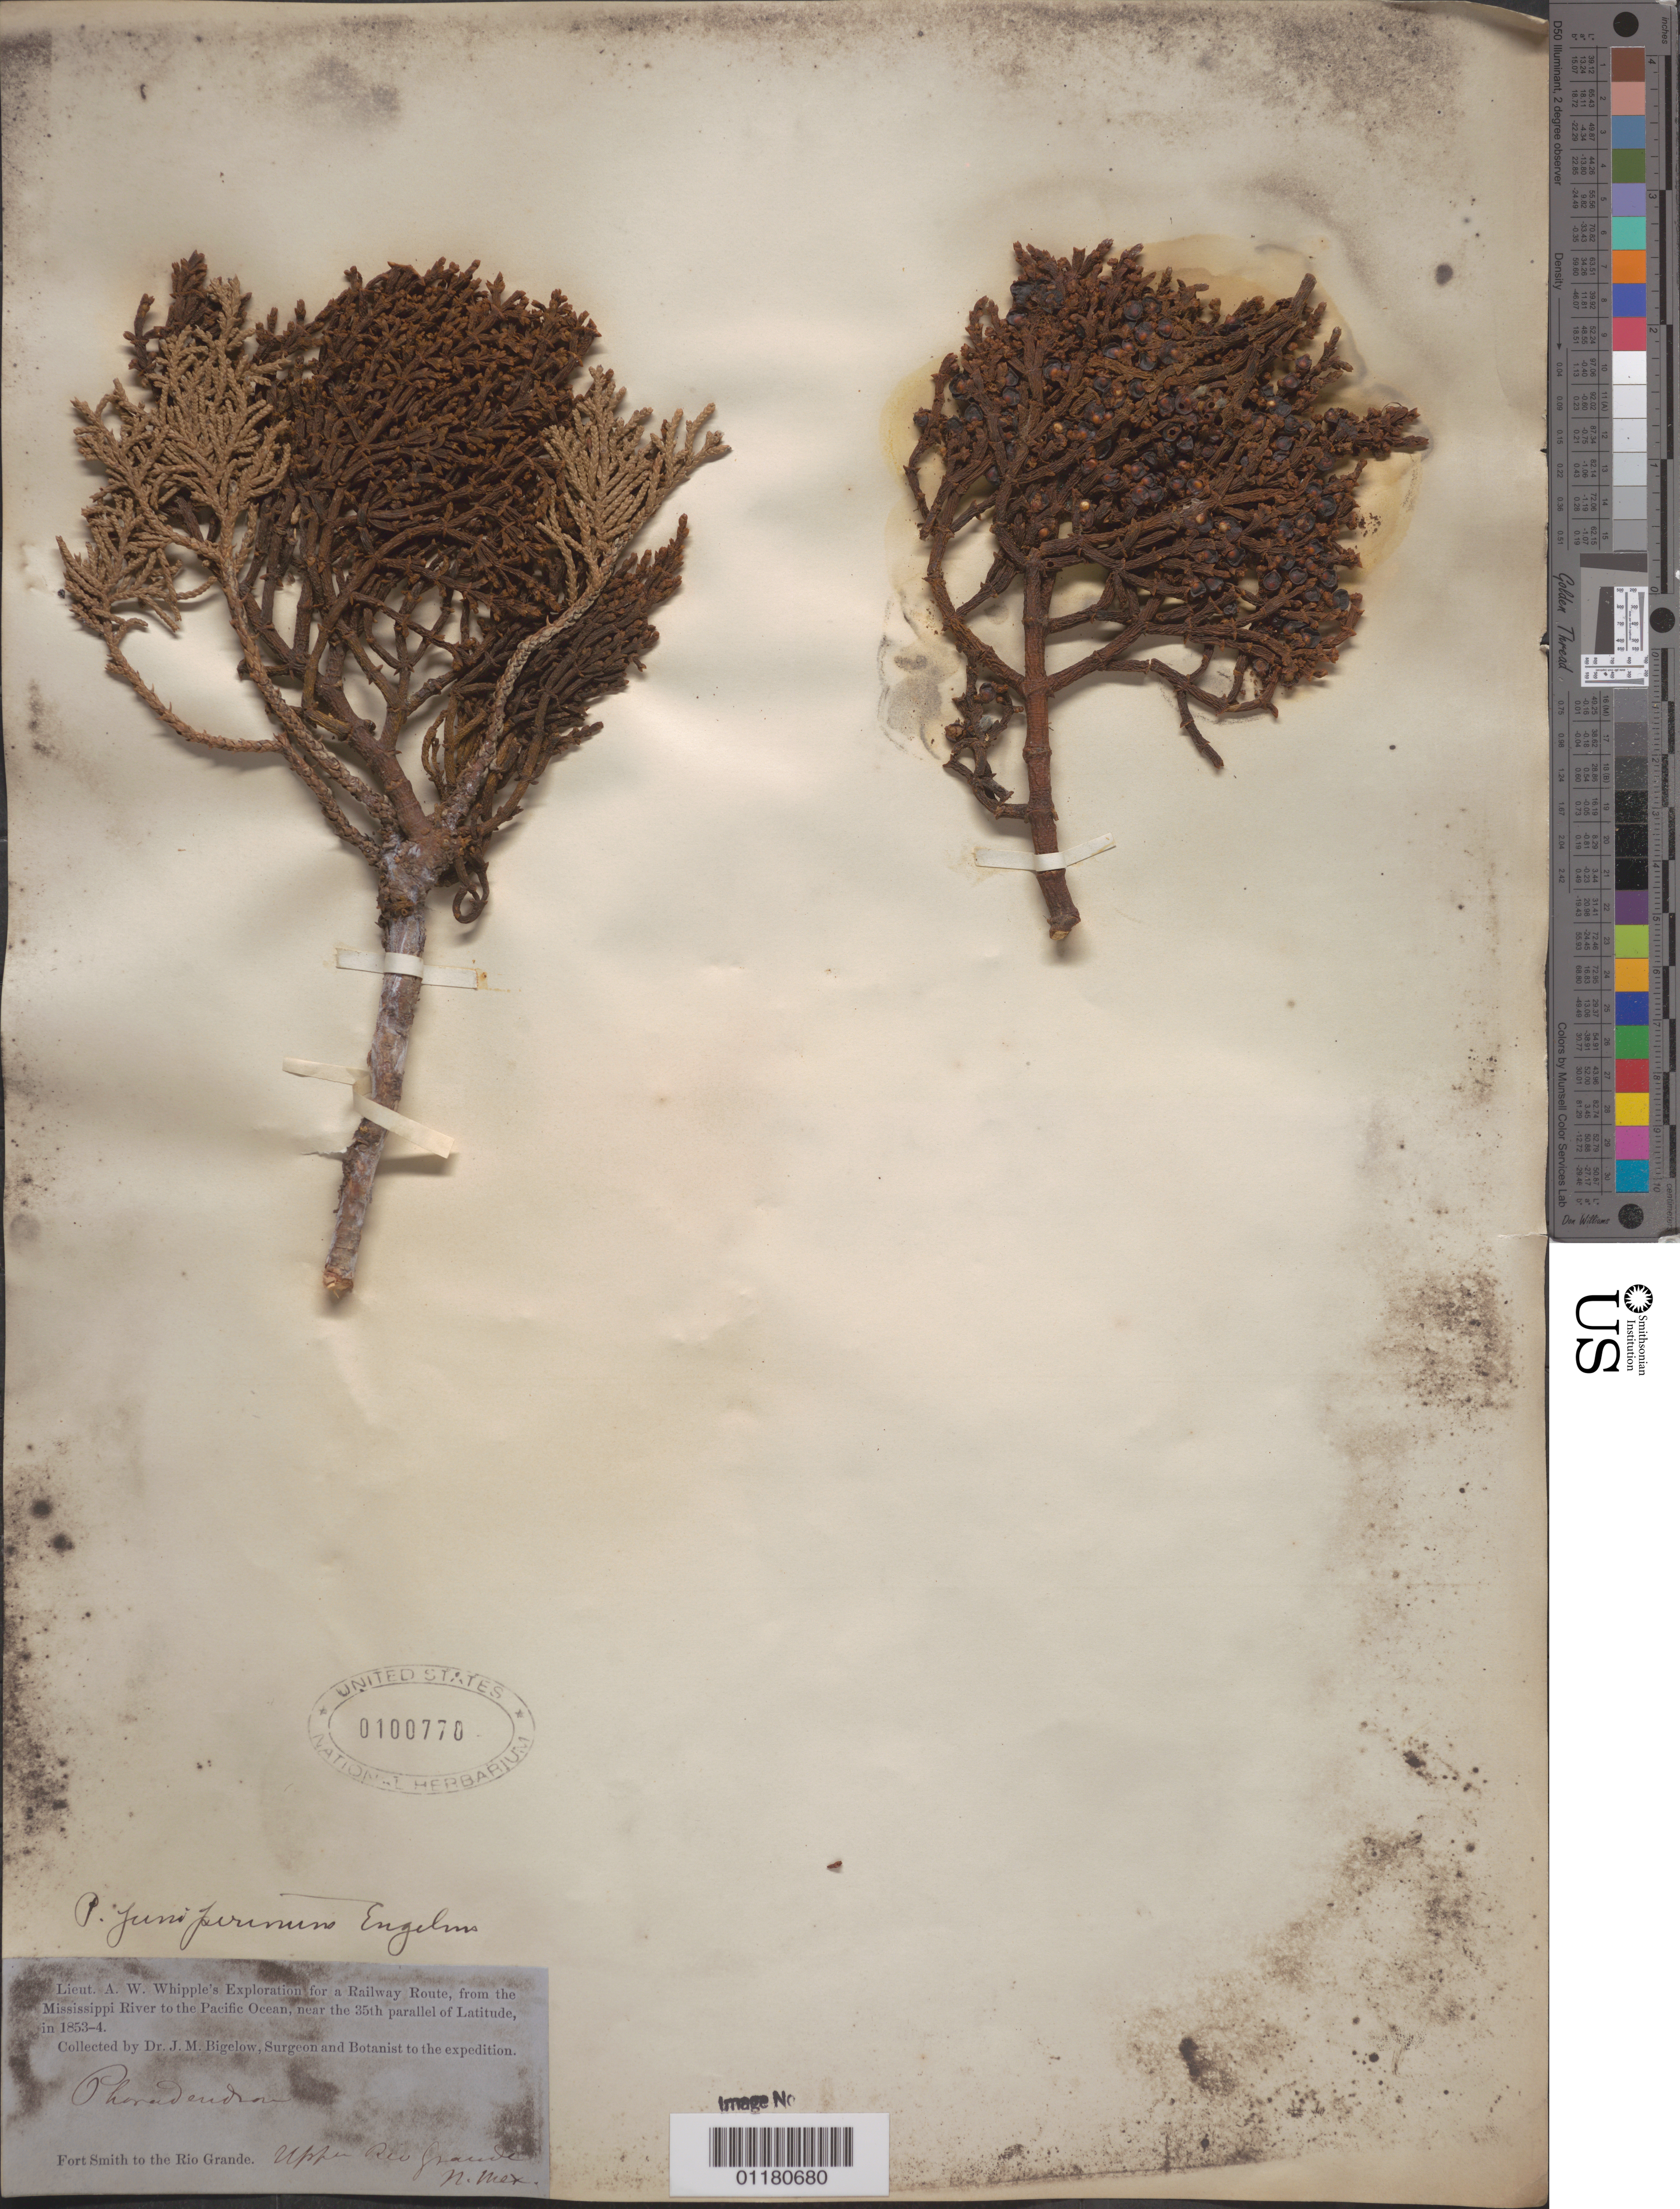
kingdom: Plantae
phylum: Tracheophyta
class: Magnoliopsida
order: Santalales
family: Viscaceae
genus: Phoradendron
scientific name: Phoradendron juniperinum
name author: Engelm. ex A. Gray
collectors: J. M. Bigelow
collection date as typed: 1853 to -- --- 1854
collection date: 1853/1854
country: United States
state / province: New Mexico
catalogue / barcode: US 100770